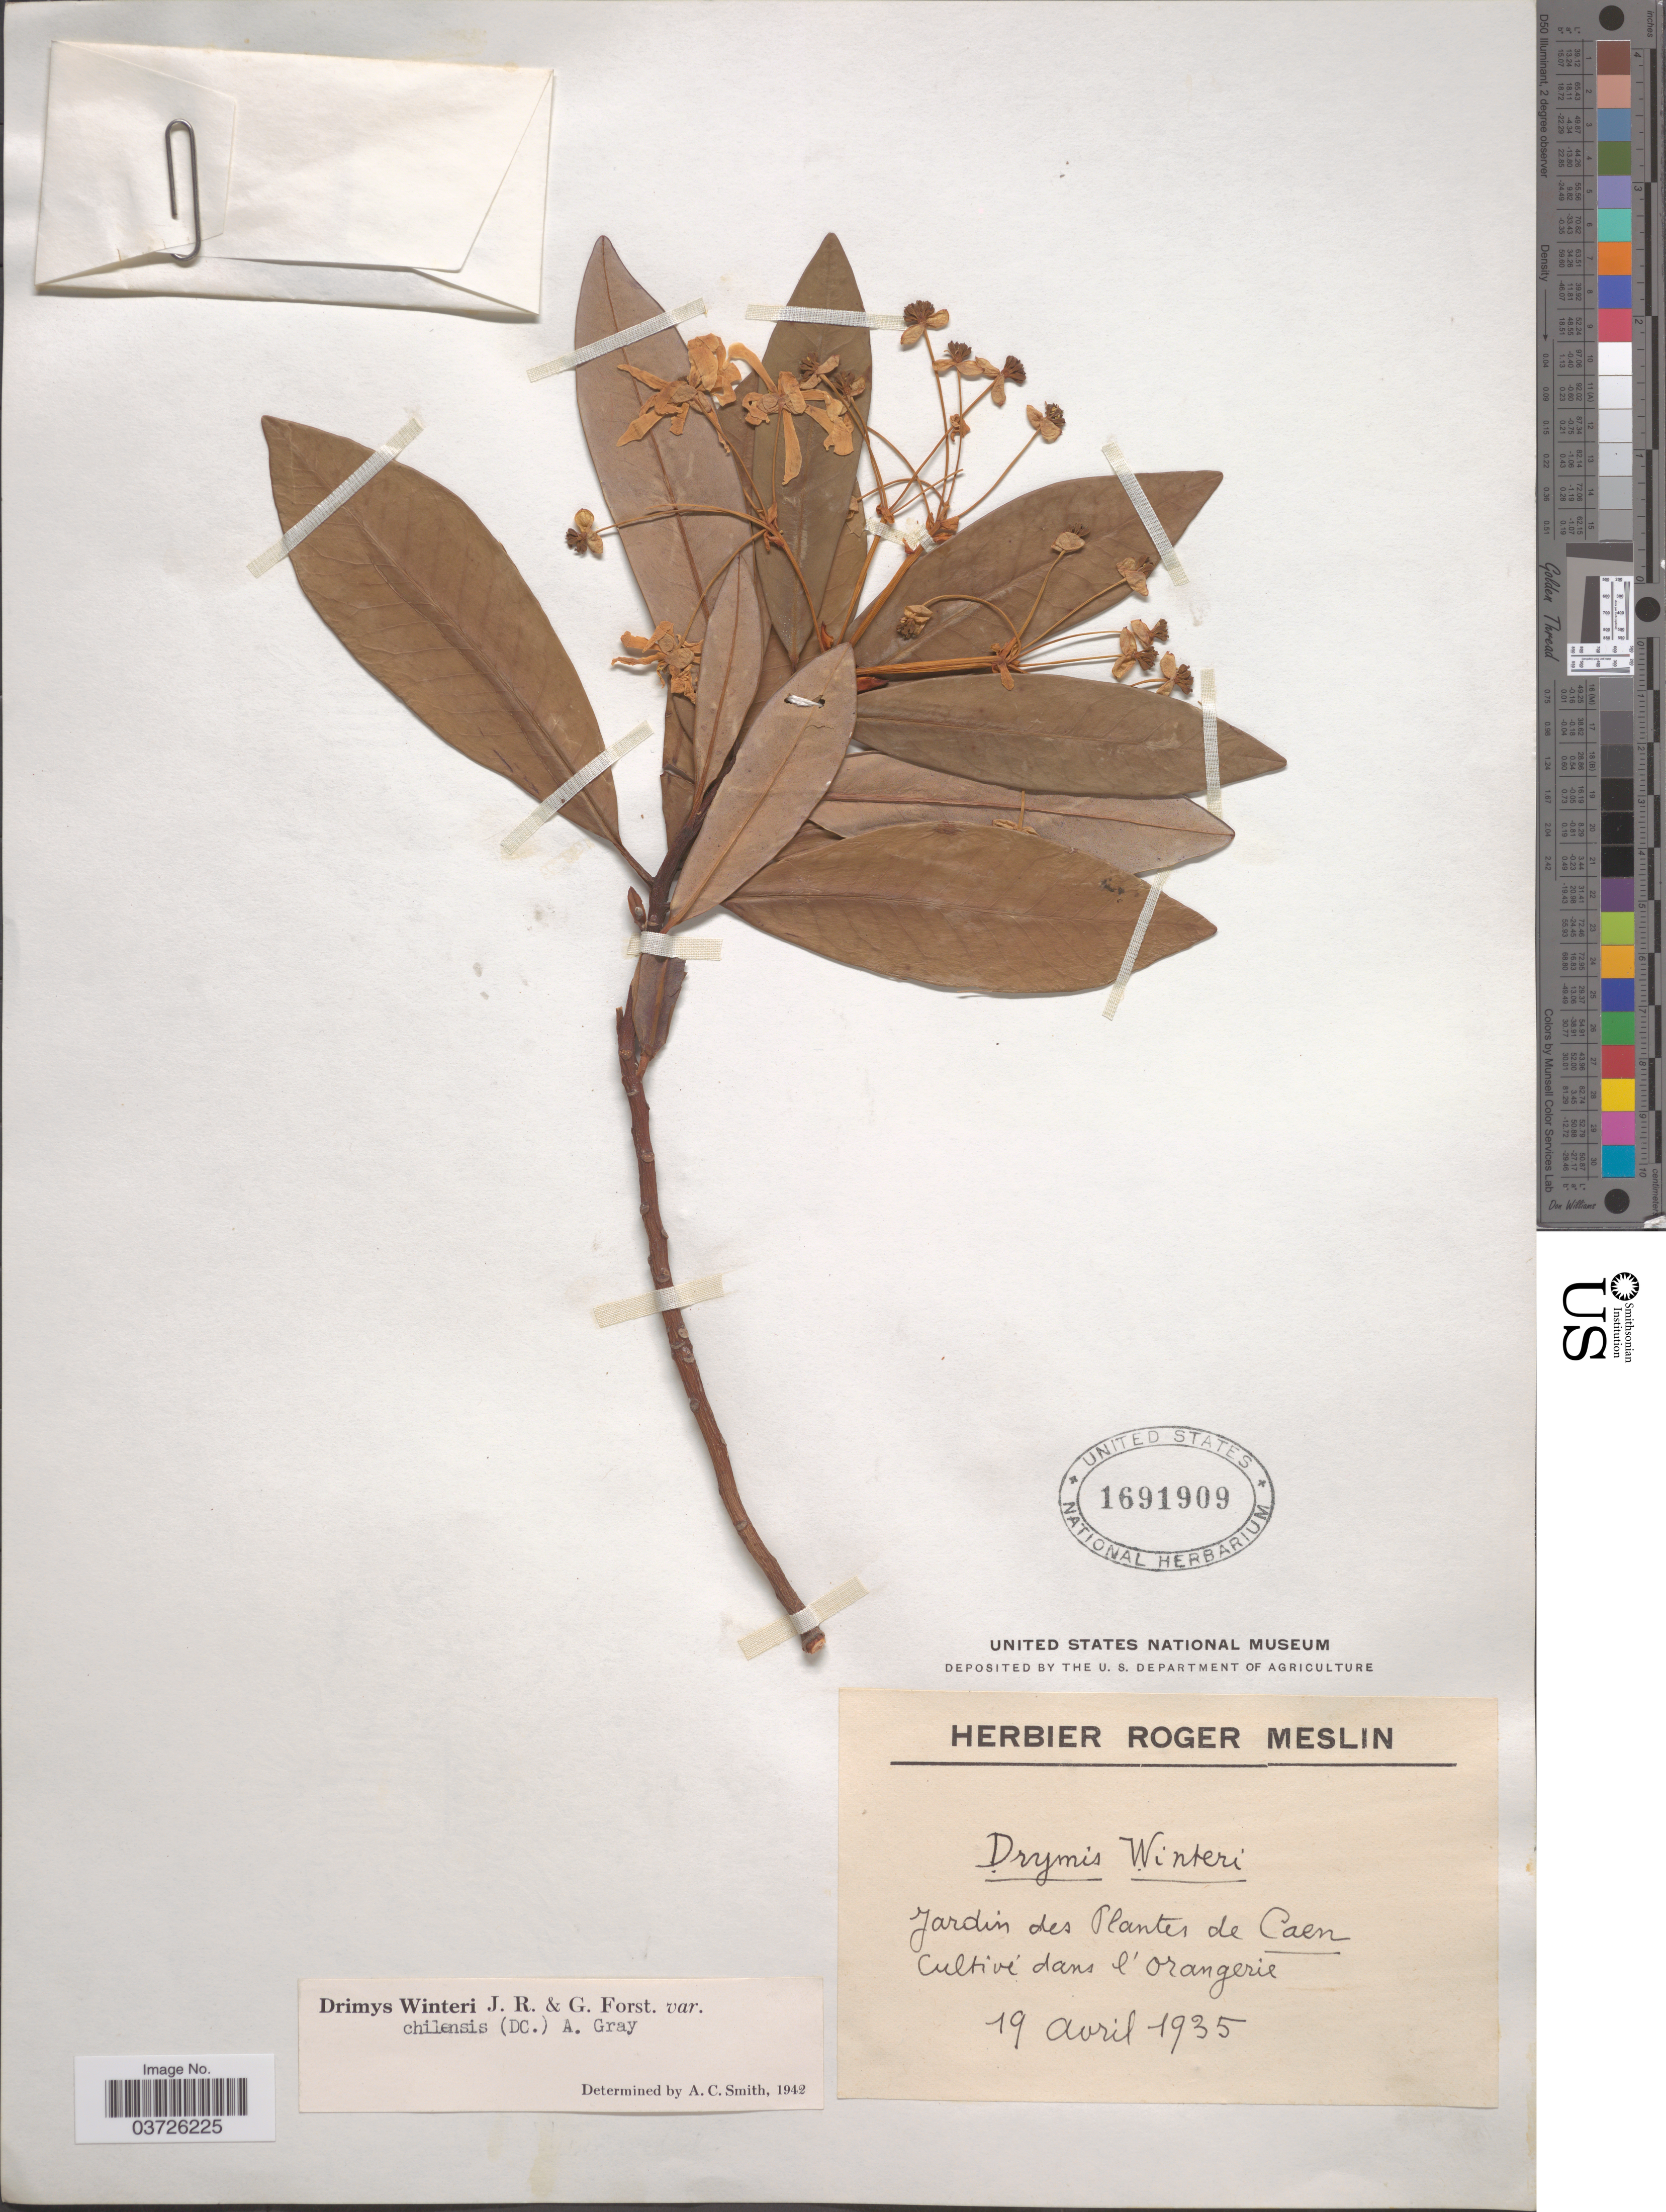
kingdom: Plantae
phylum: Tracheophyta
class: Magnoliopsida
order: Canellales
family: Winteraceae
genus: Drimys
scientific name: Drimys winteri var. chilensis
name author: (DC.) A. Gray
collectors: Ex herb. Roger Meslin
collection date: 1935-04-19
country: Spain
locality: Jardin des Plantes de Caen.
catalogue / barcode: US 1691909